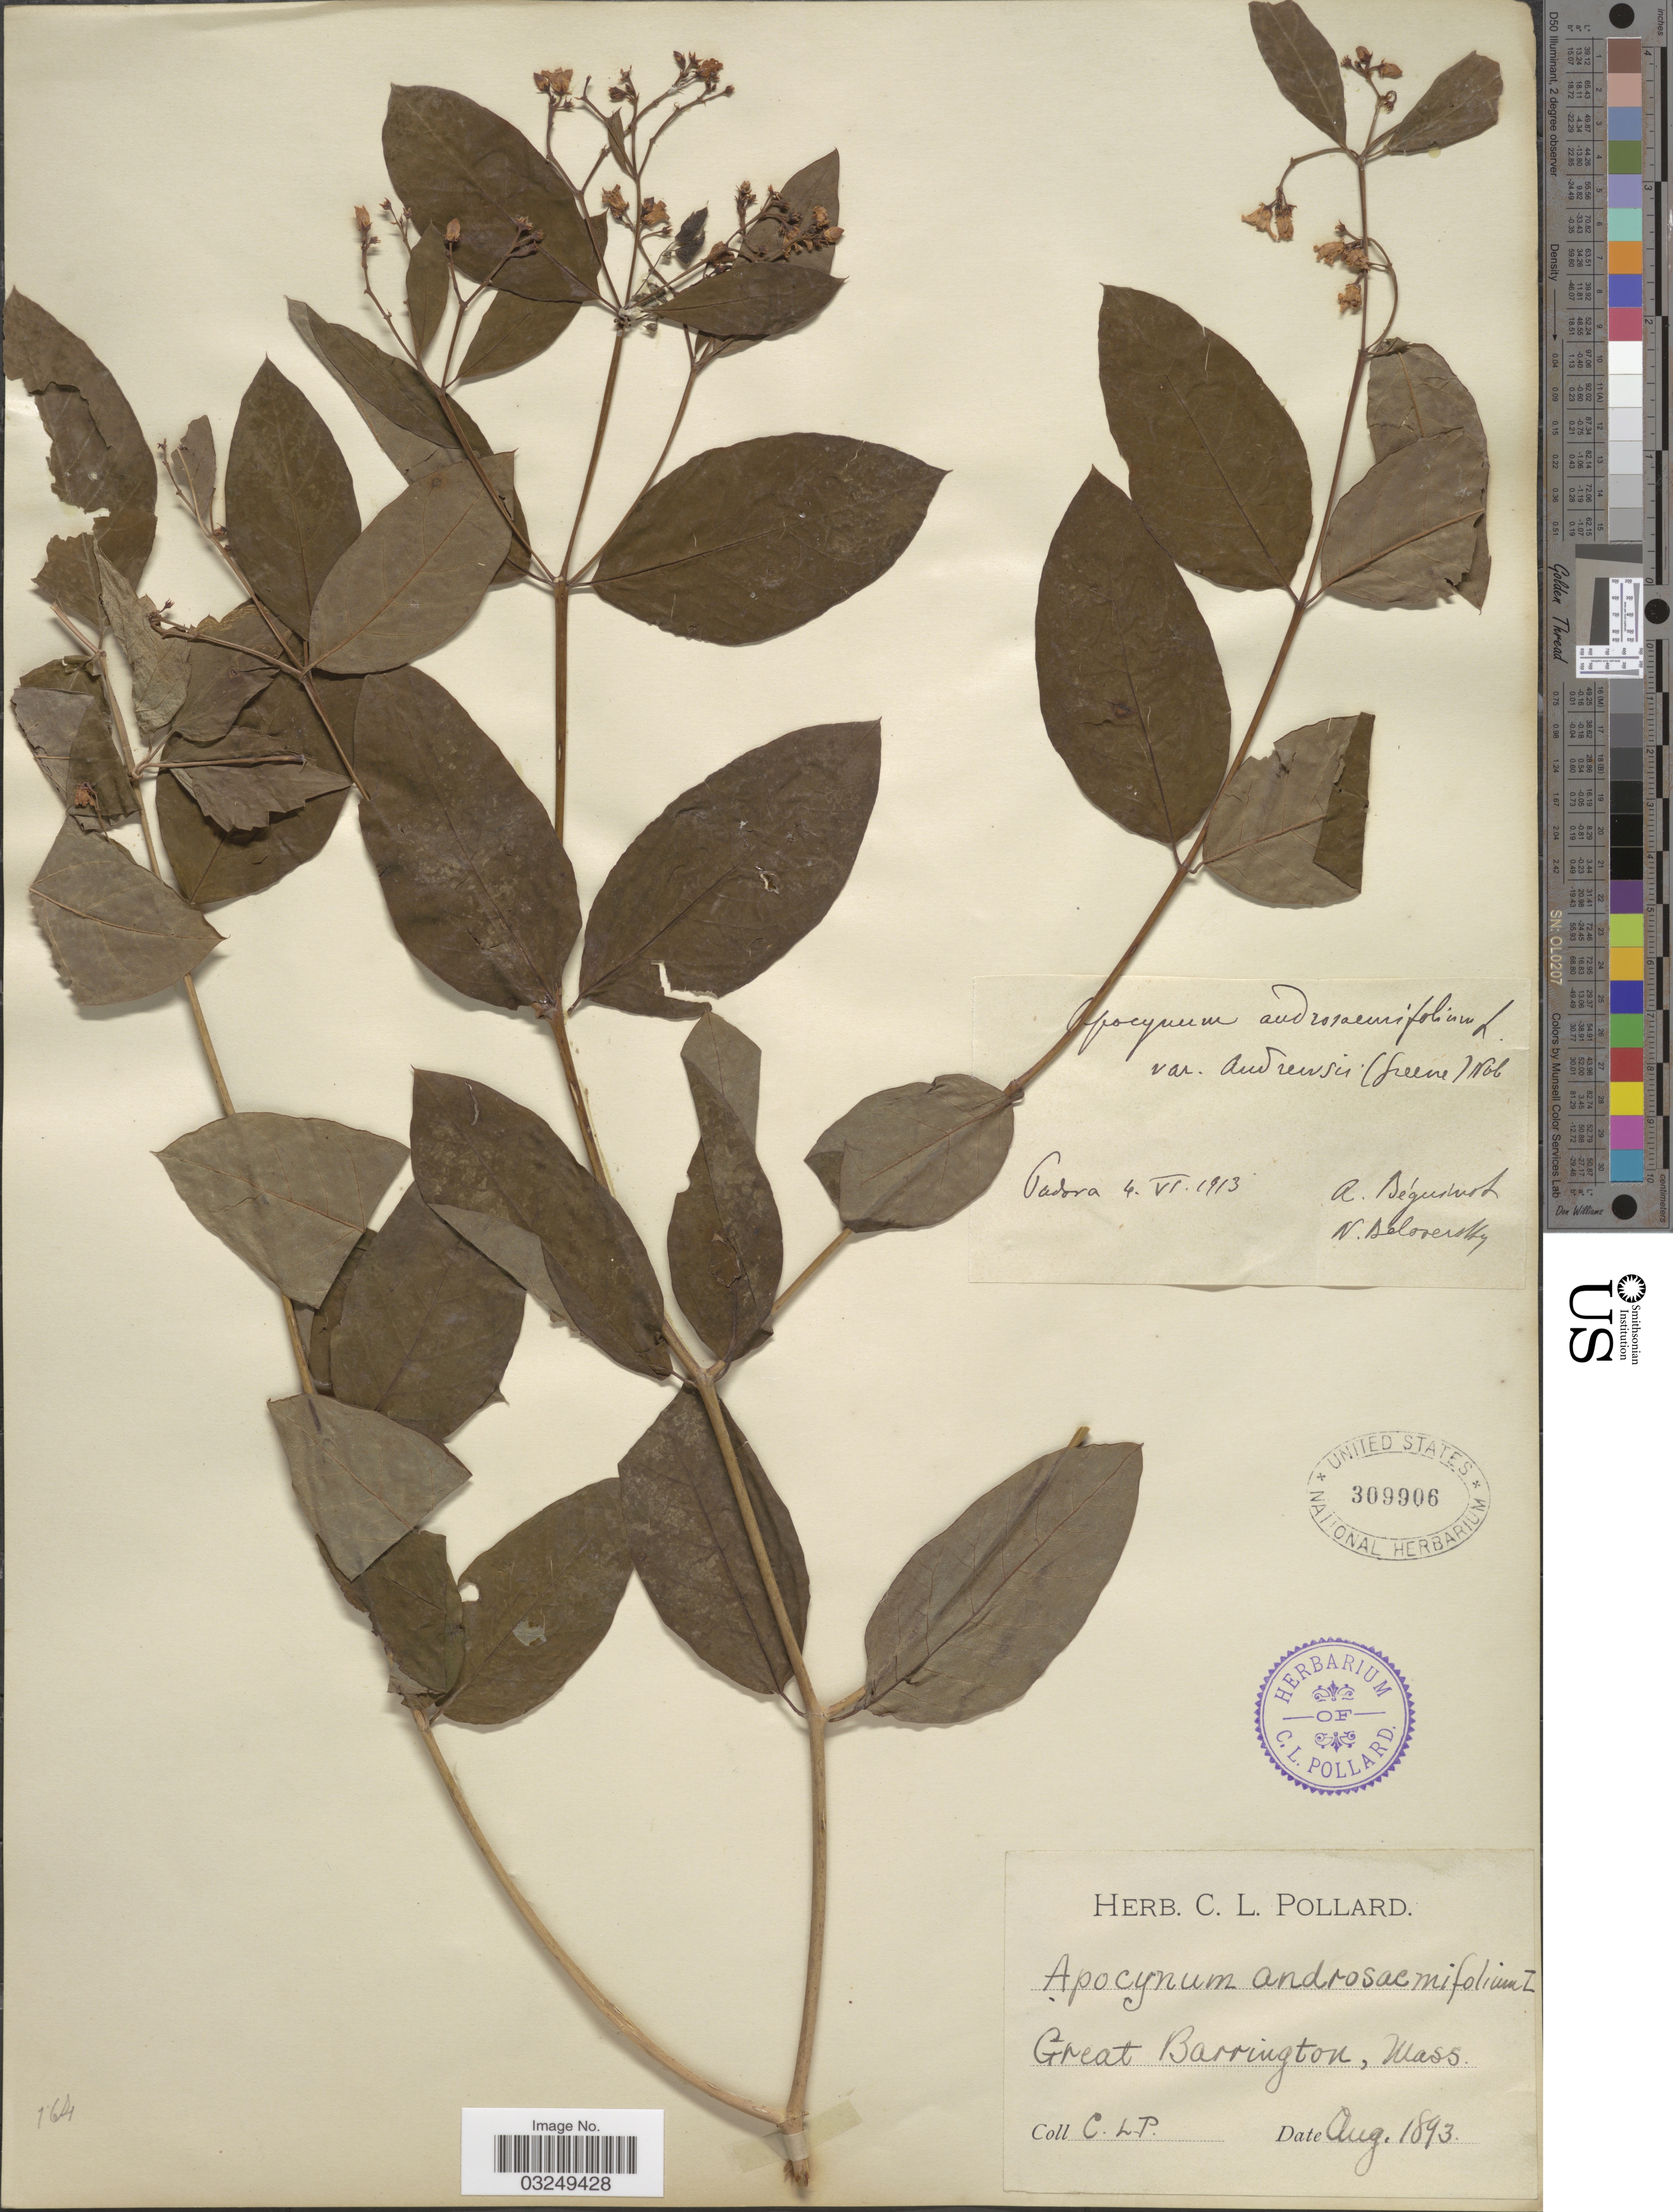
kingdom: Plantae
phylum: Tracheophyta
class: Magnoliopsida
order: Gentianales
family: Apocynaceae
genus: Apocynum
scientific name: Apocynum andrewsii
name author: Greene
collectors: C. L. Pollard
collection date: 1893-08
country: United States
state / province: Massachusetts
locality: Great Barrington, Mass.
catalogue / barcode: US 309906